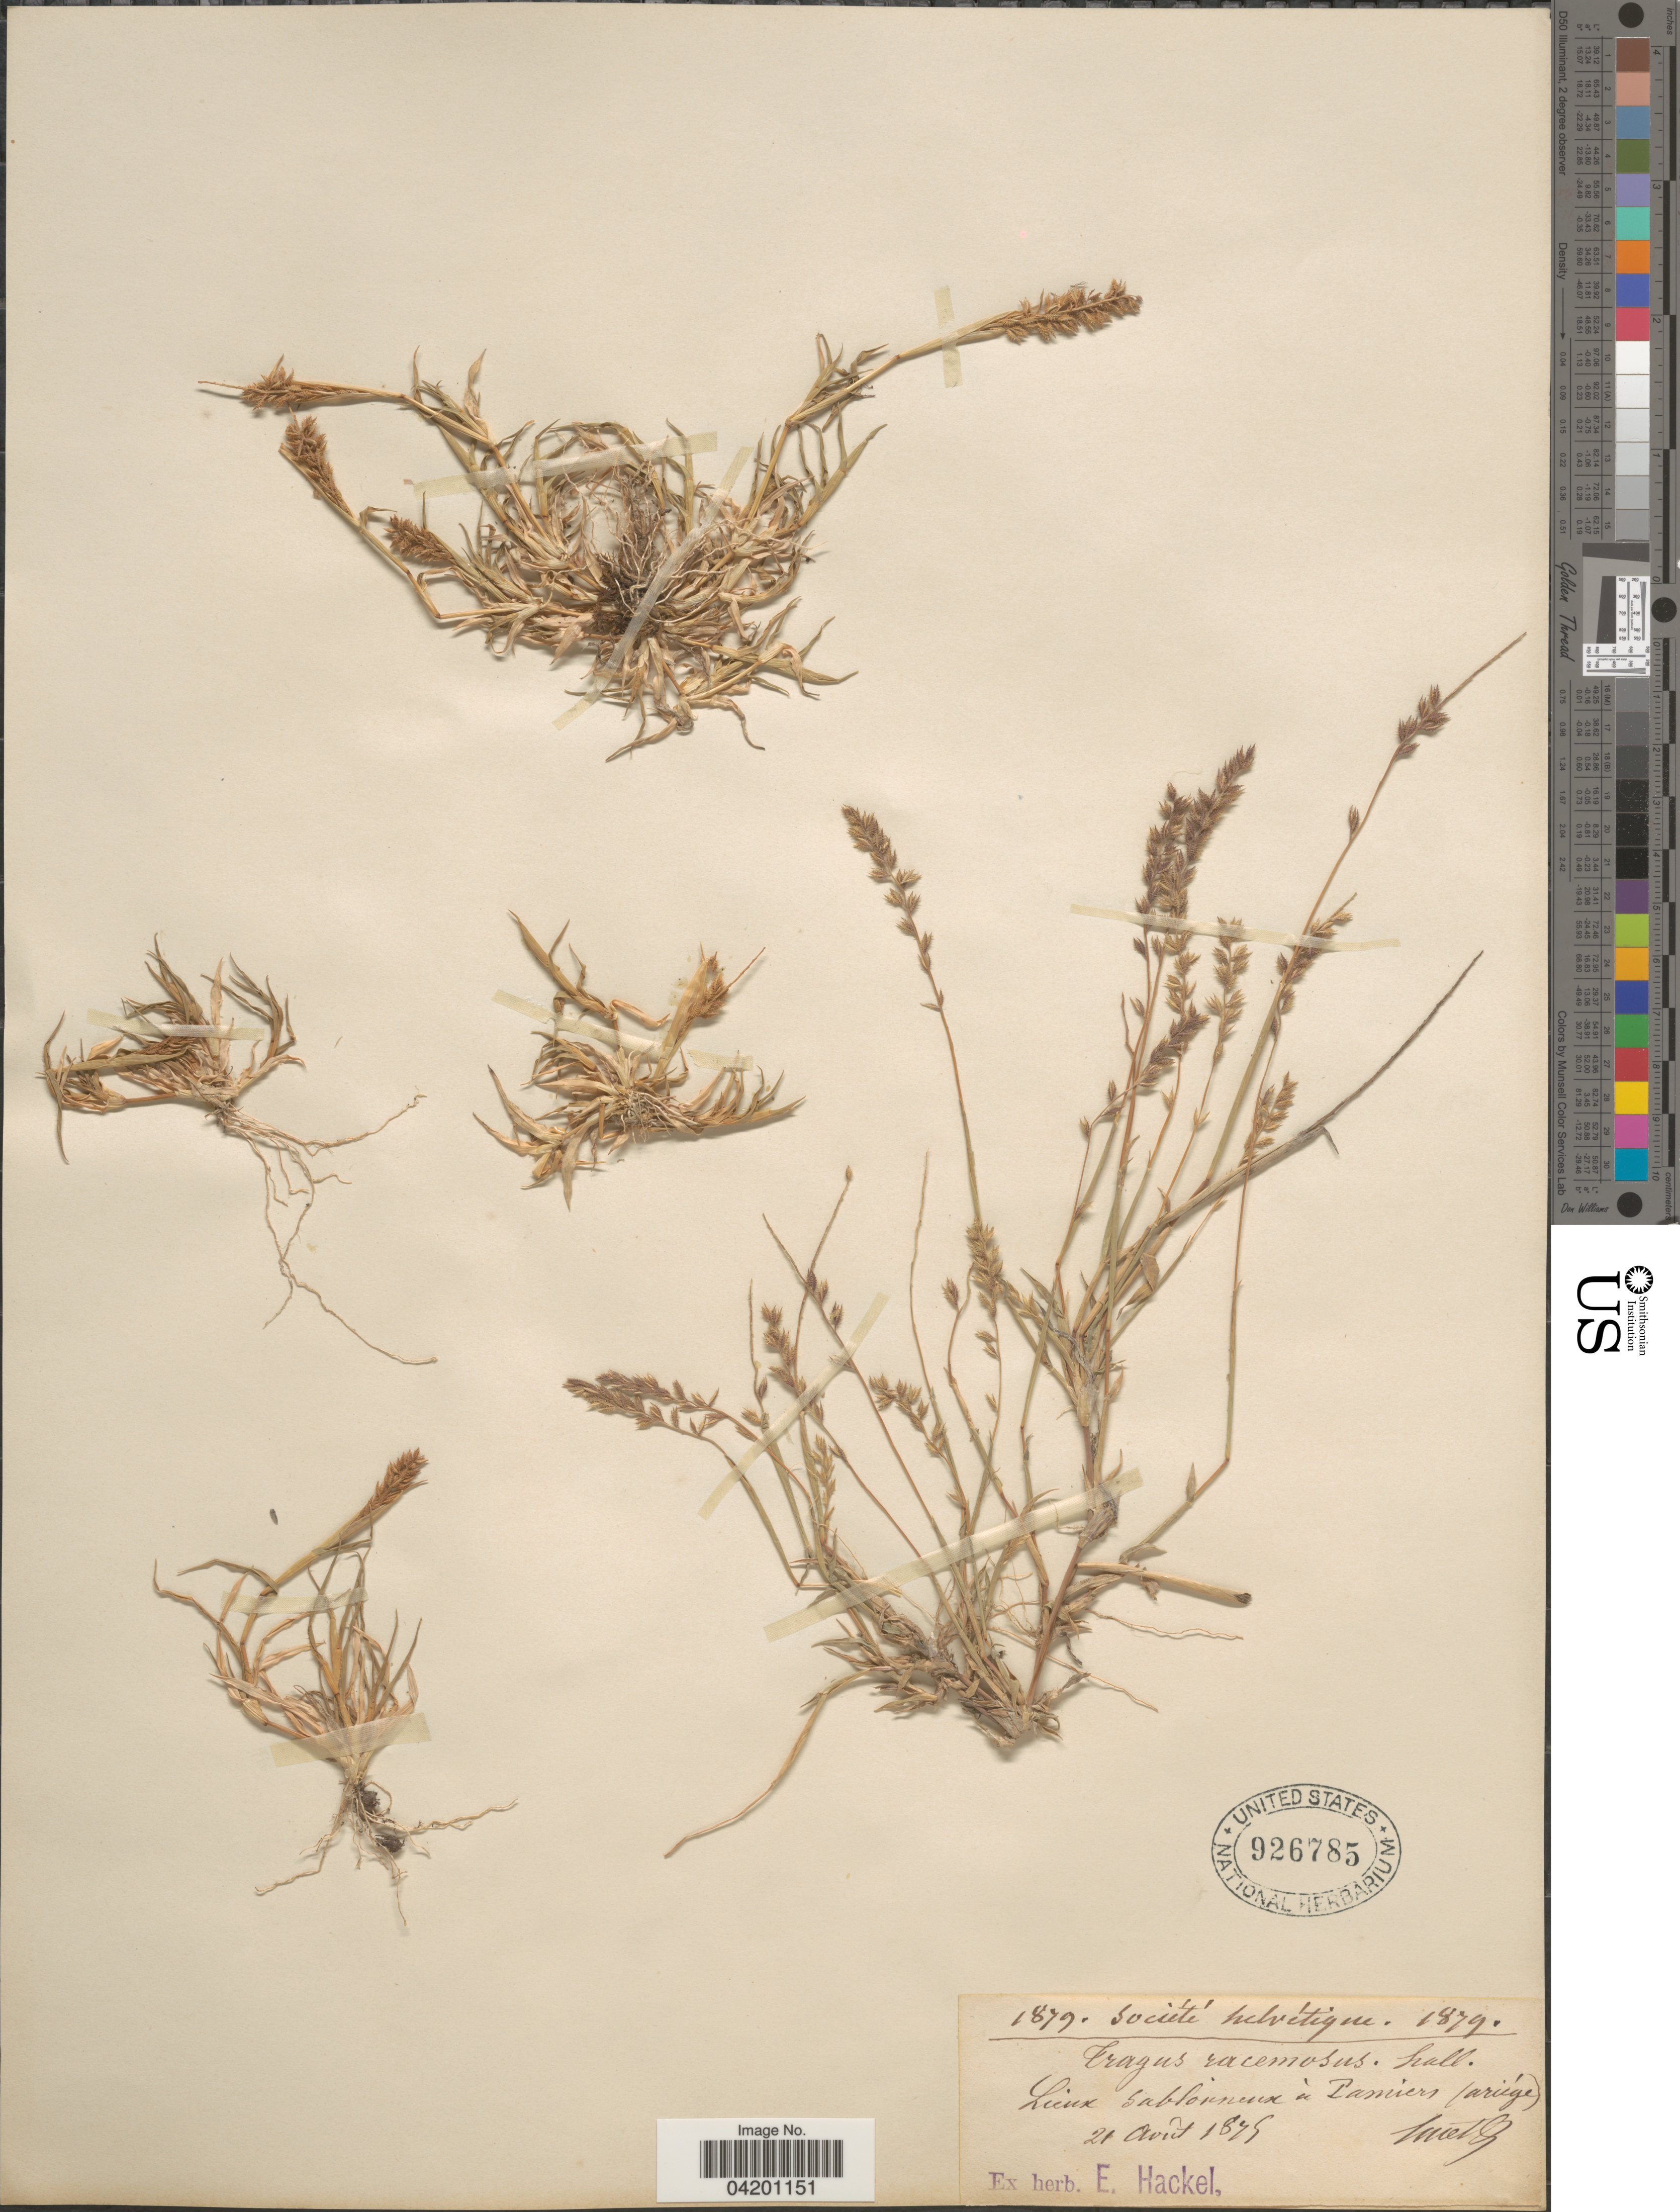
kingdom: Plantae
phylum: Tracheophyta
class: Liliopsida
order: Poales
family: Poaceae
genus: Tragus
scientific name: Tragus racemosus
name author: (L.) All.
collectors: -. Huet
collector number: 1879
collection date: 1875-08-21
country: France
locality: Lieux sablonneux à Pamiers (Ariège).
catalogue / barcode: US 926785